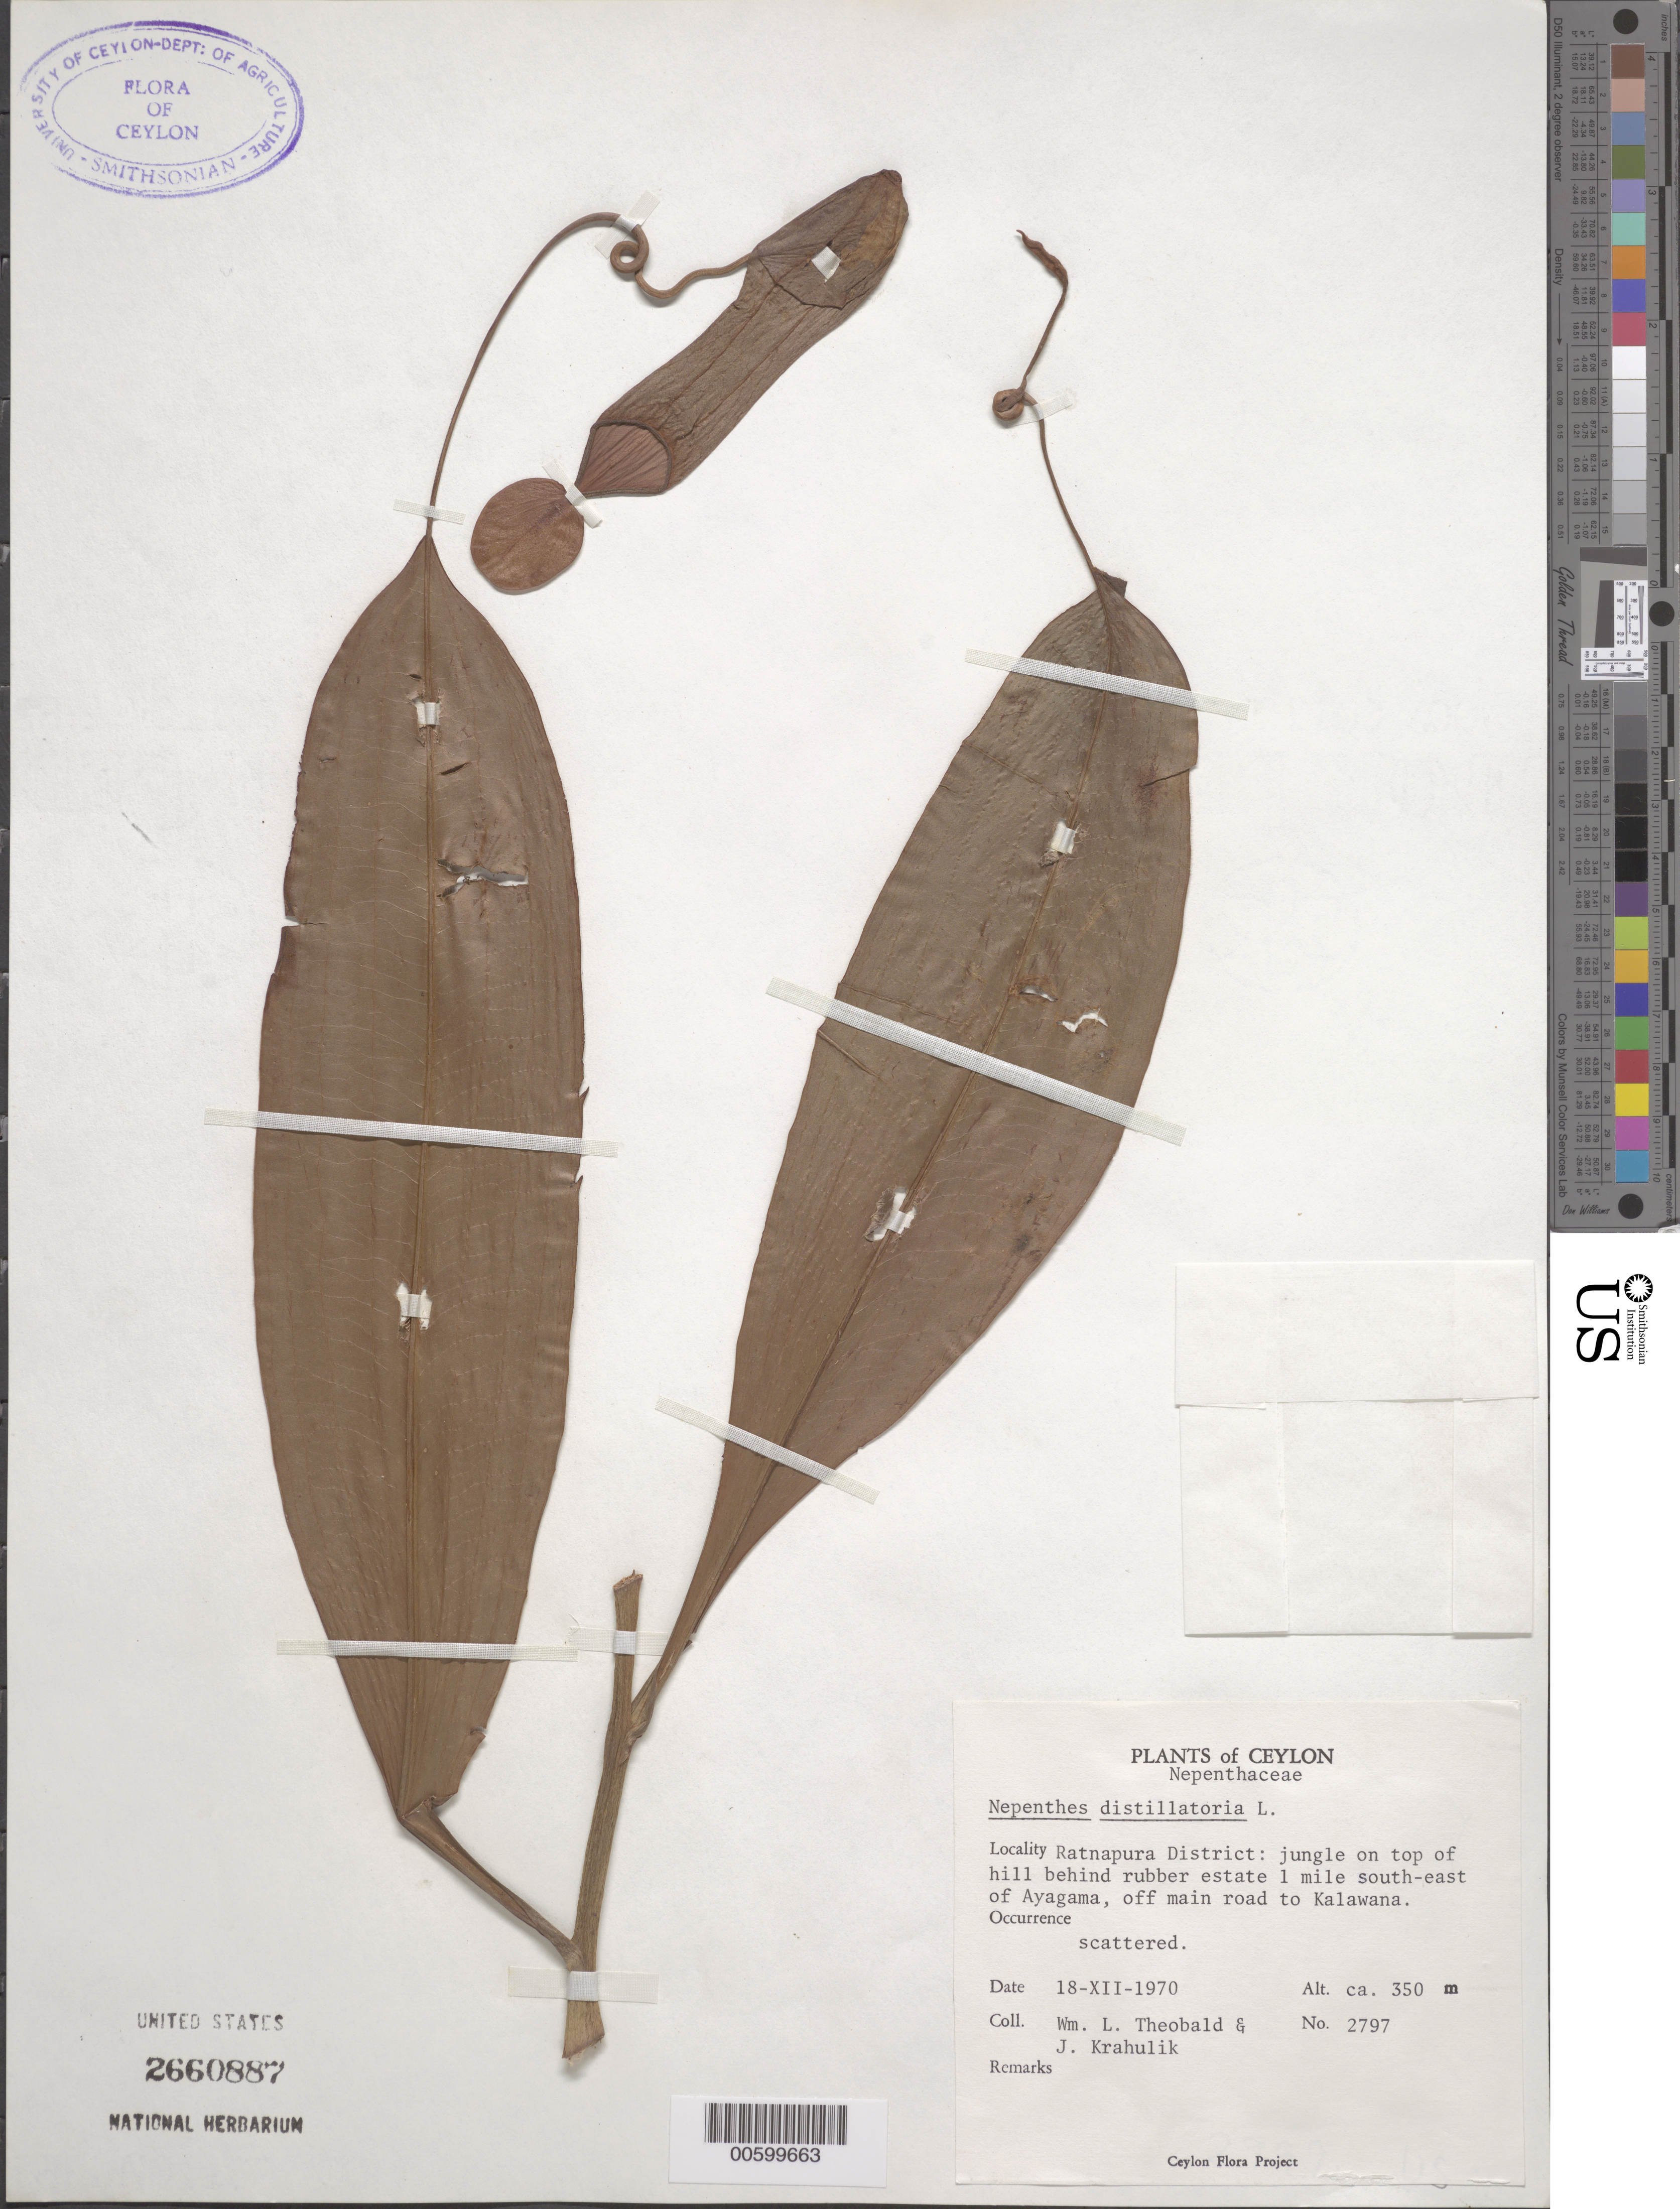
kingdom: Plantae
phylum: Tracheophyta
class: Magnoliopsida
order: Caryophyllales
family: Nepenthaceae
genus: Nepenthes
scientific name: Nepenthes distillatoria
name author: L.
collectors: W. Theobald & J. Krahulik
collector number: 2797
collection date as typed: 18 Dec 1970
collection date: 1970-12-18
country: Sri Lanka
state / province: Sabaragamuwa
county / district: Ratnapura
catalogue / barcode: US 2660887